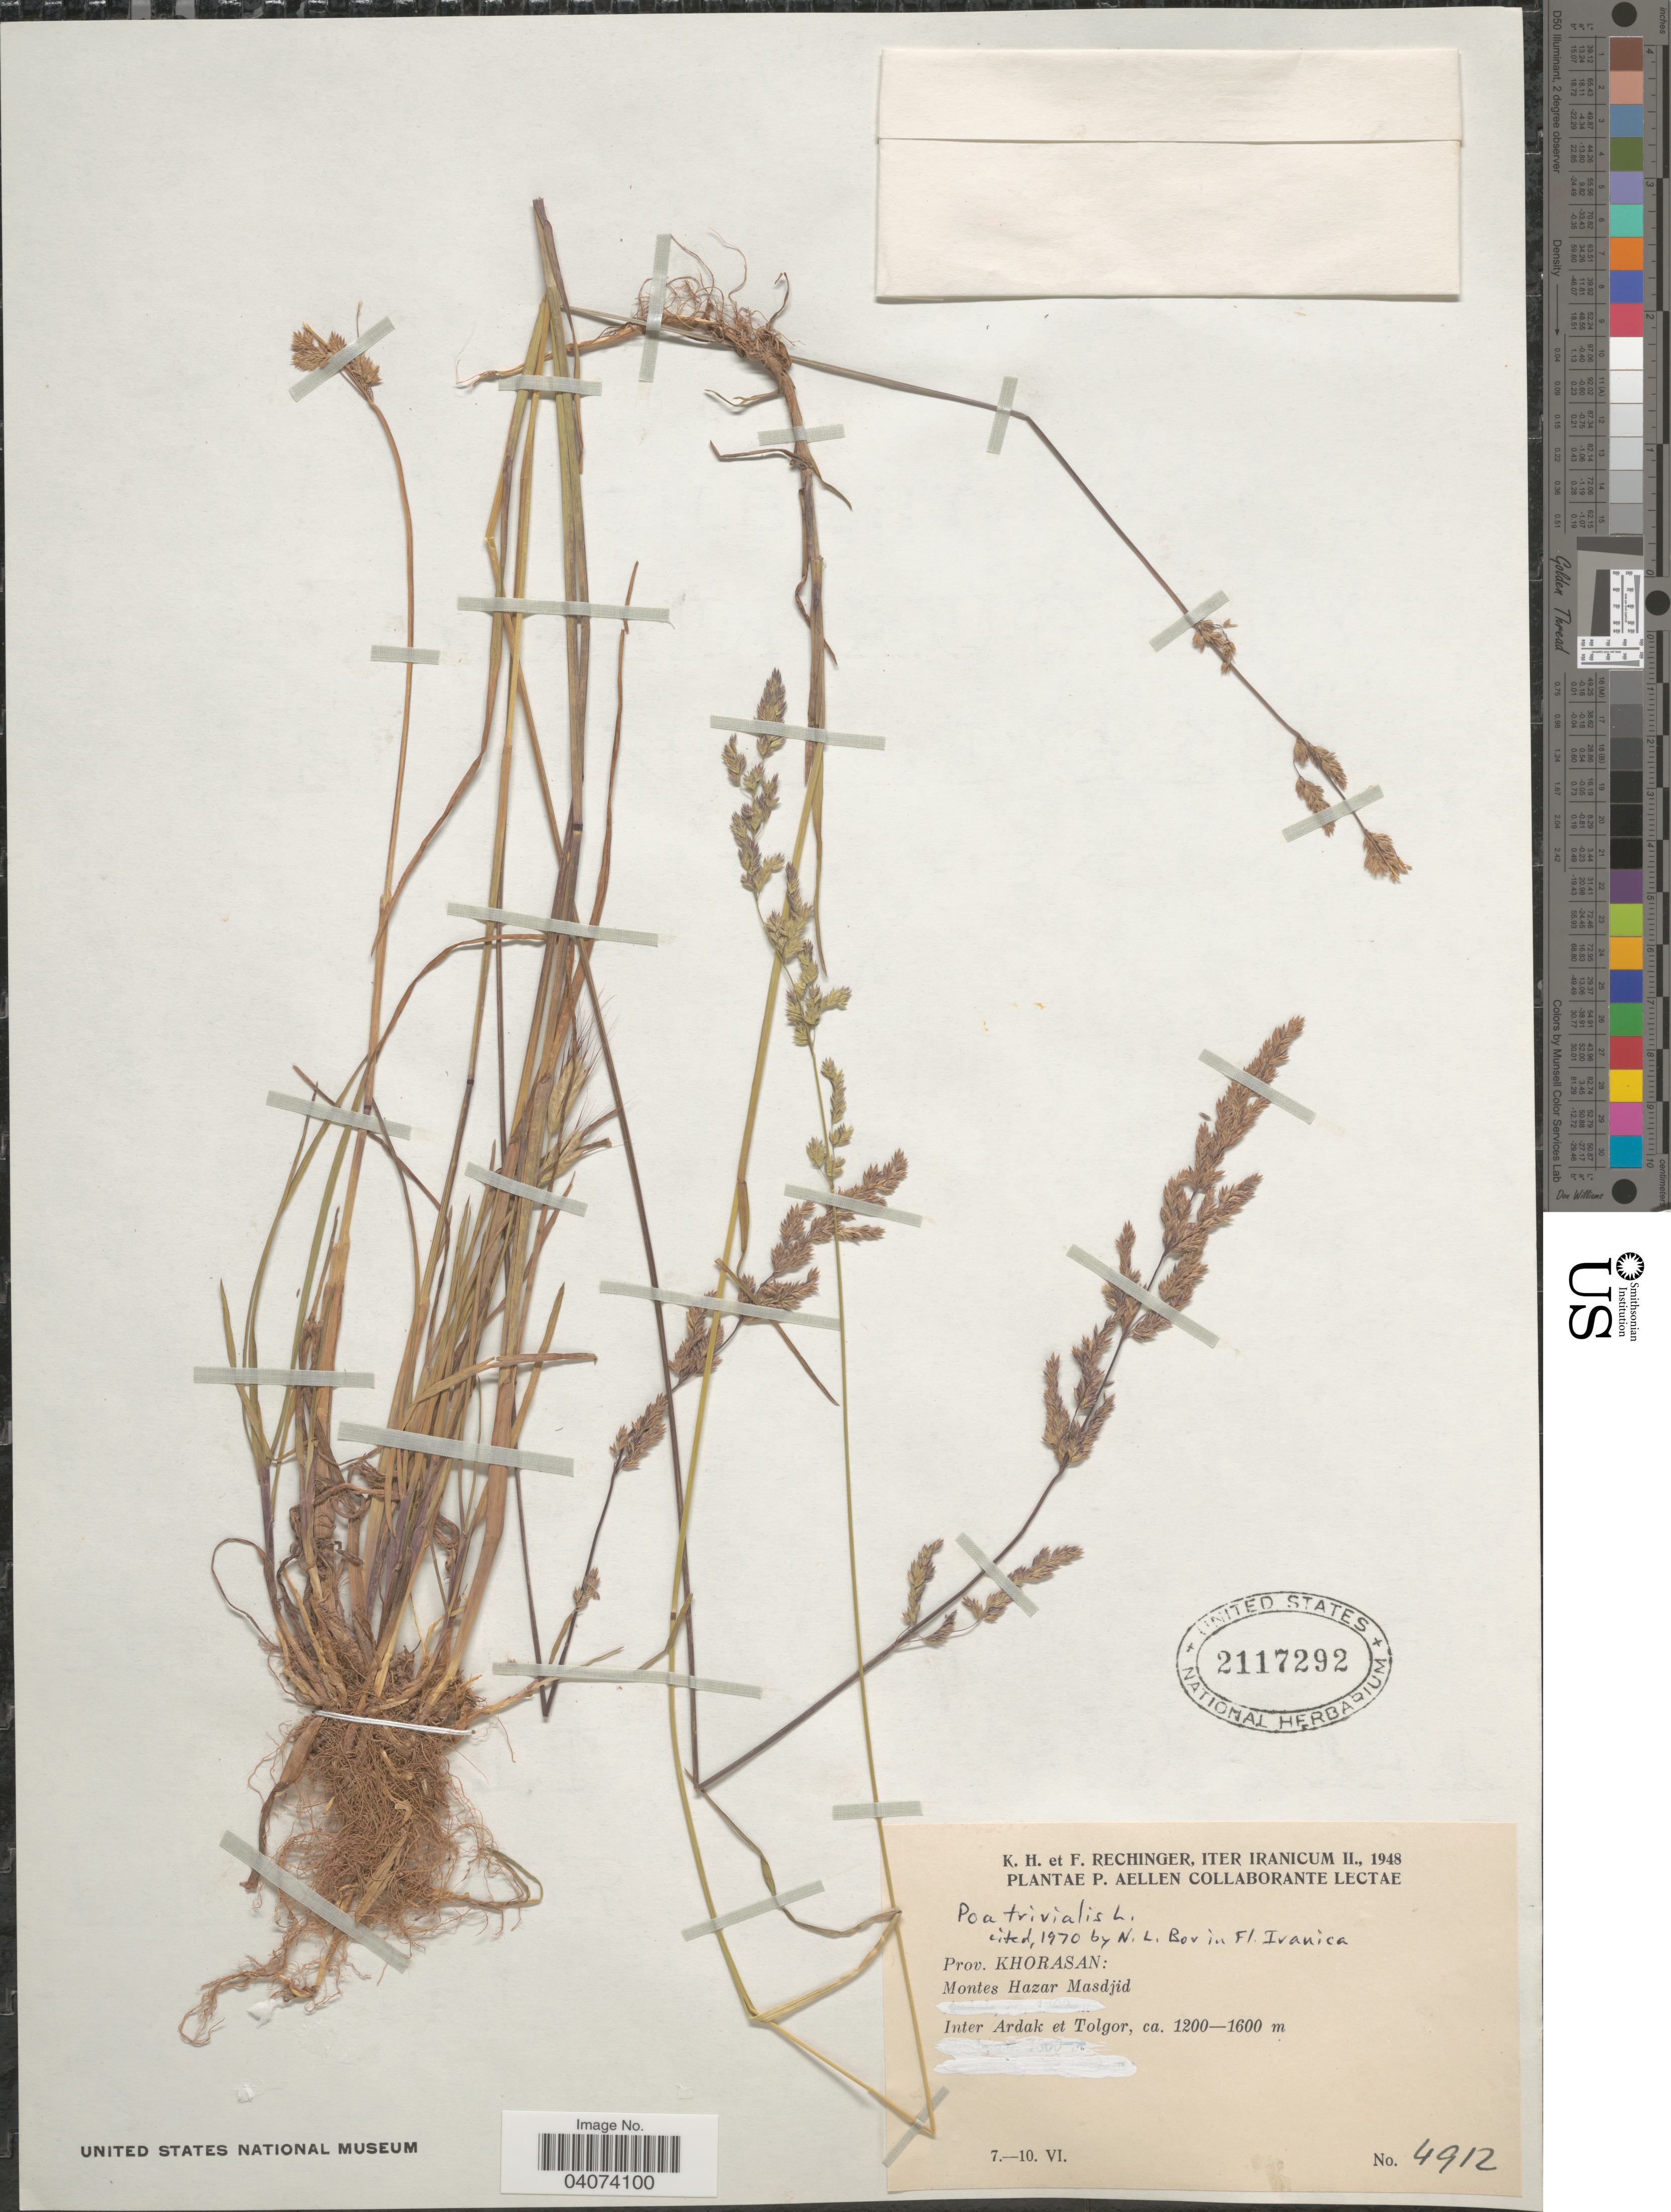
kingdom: Plantae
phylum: Tracheophyta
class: Liliopsida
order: Poales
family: Poaceae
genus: Poa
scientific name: Poa trivialis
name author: L.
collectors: K. H. Rechinger & F. Rechinger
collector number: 4912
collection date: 1948-06-07/1948-06-10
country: Iran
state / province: Khorasan [obsolete]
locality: Iter Iranicum II., 1948. Prov. Khorasan: Montes Hazar Masdjid. Inter Ardak et Tolgor.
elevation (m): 1200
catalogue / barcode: US 2117292